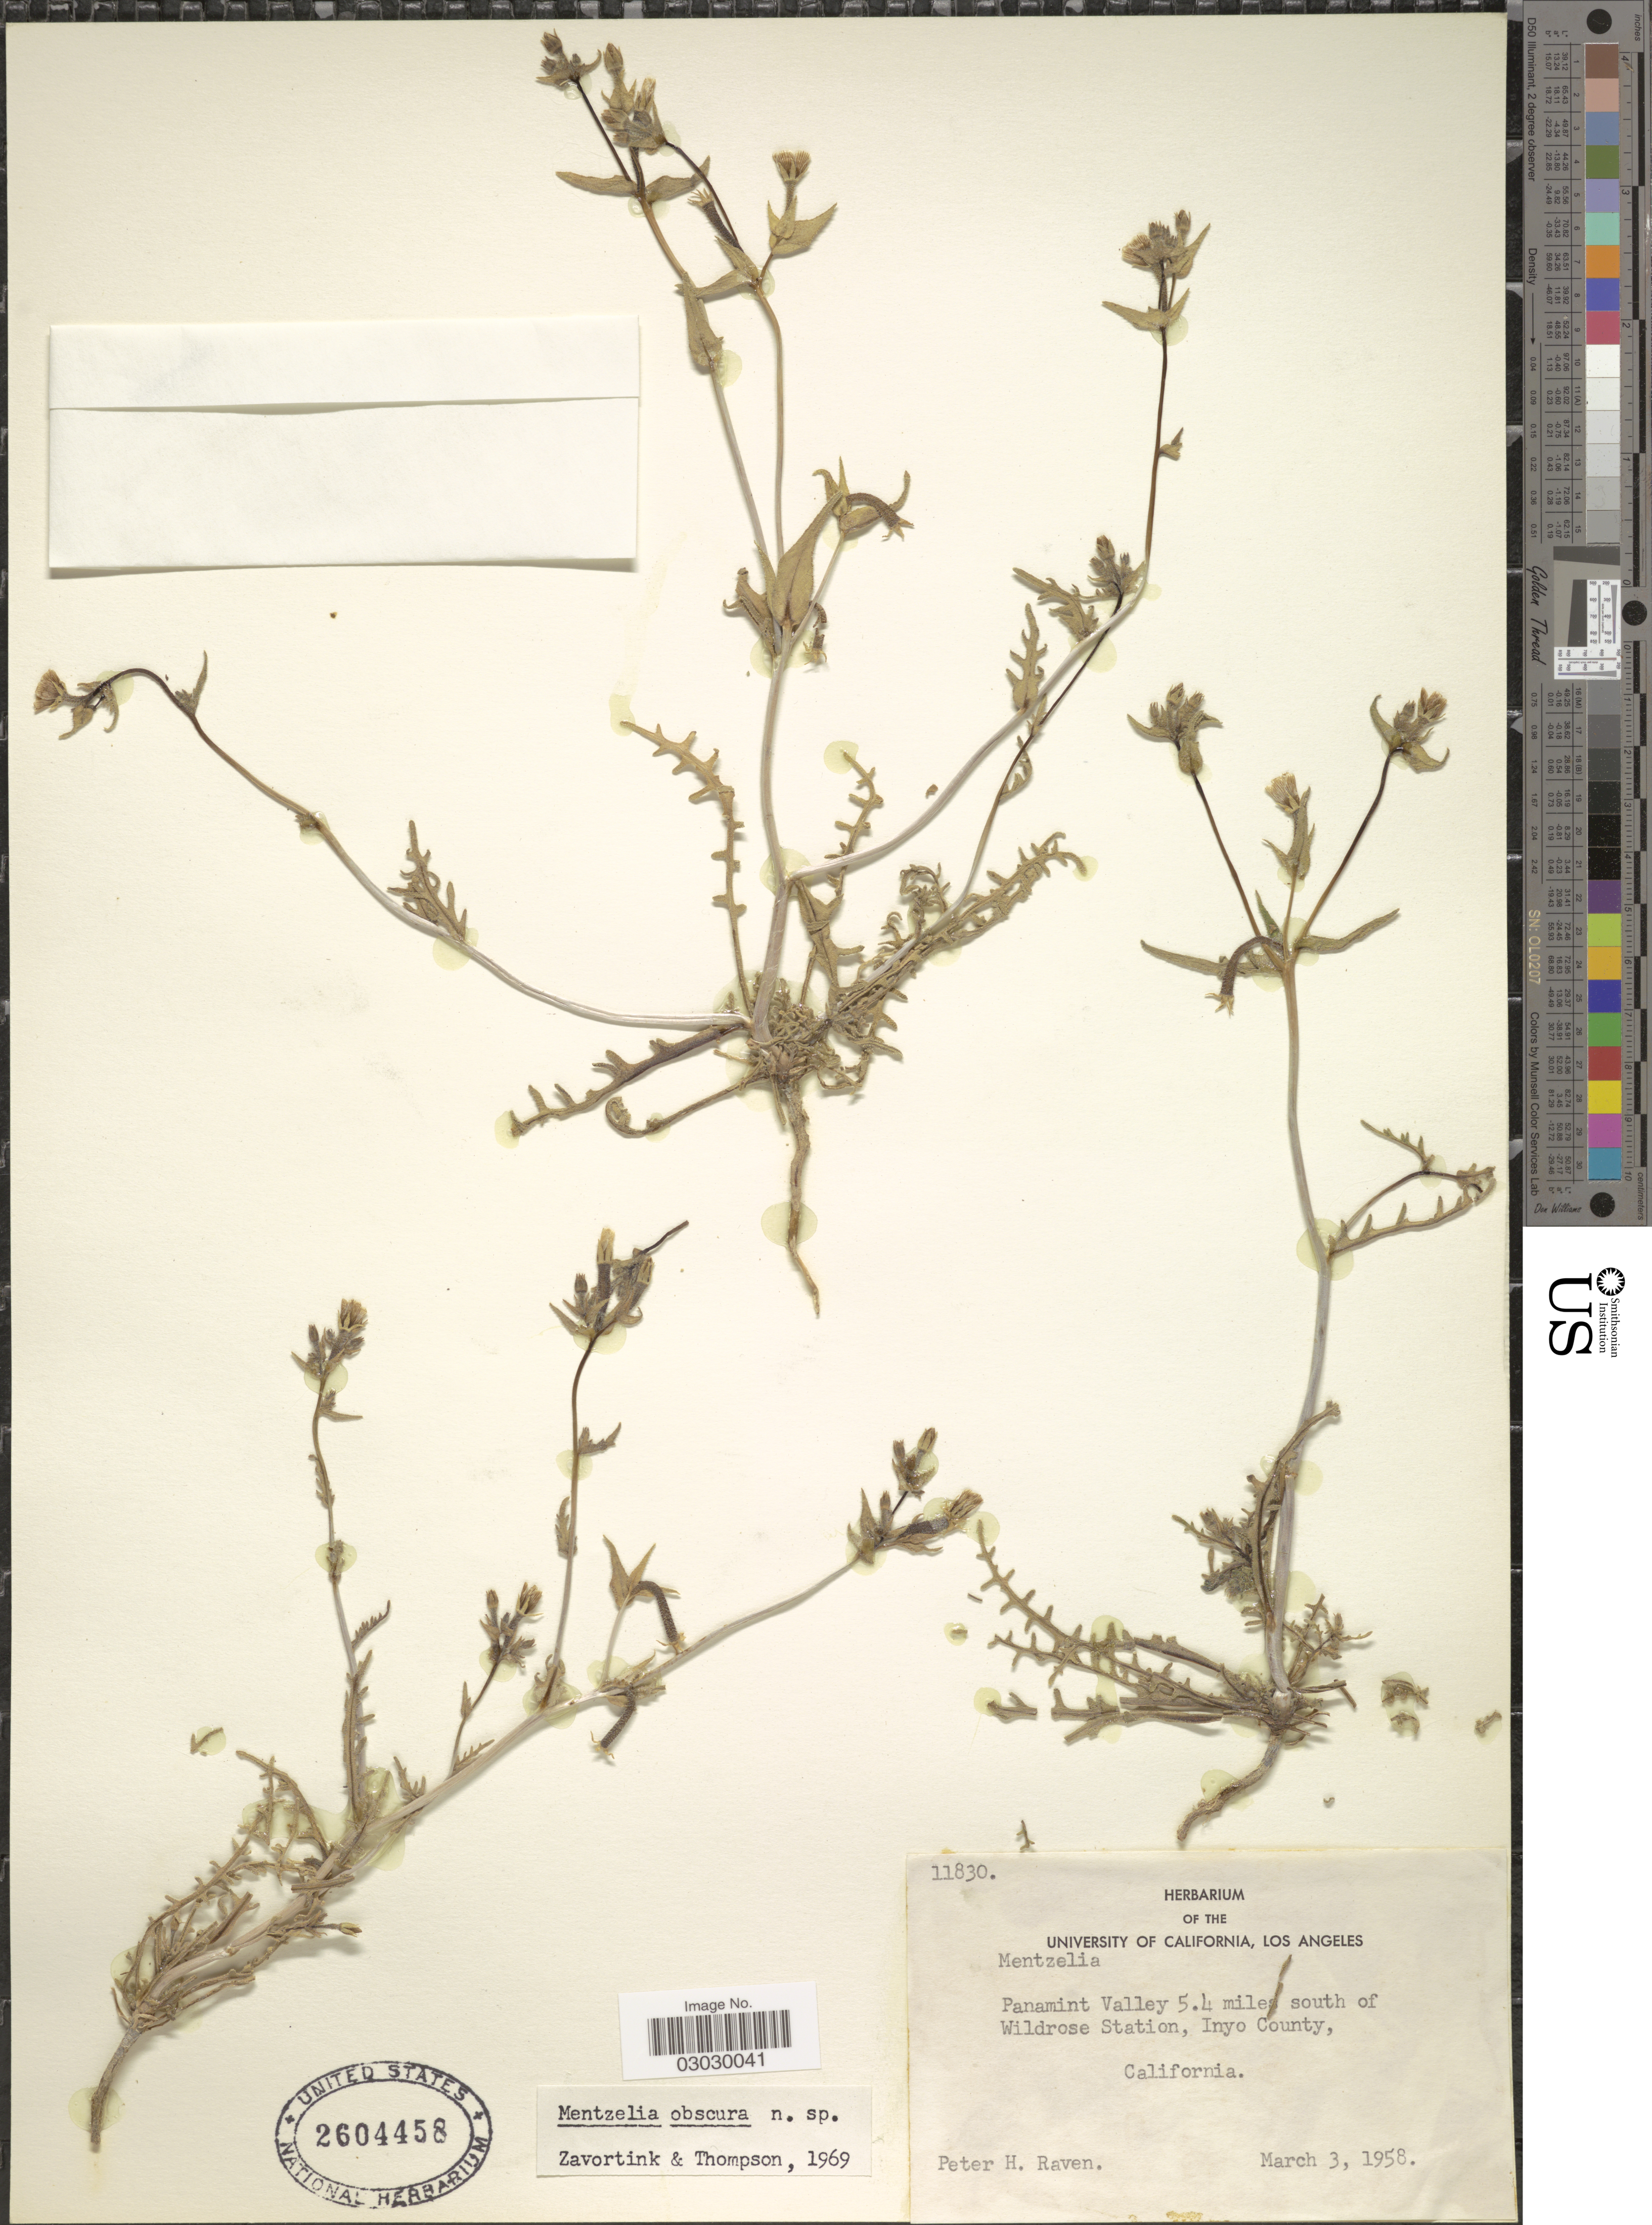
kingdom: Plantae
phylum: Tracheophyta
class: Magnoliopsida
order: Cornales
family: Loasaceae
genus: Mentzelia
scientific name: Mentzelia obscura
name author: H.J. Thomps. & J.E. Roberts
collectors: P. Raven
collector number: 11830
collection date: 1958-03-03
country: United States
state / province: California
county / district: Inyo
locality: Panamint Valley 5.4 miles south of Wildrose Station, Inyo County.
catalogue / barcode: US 2604458